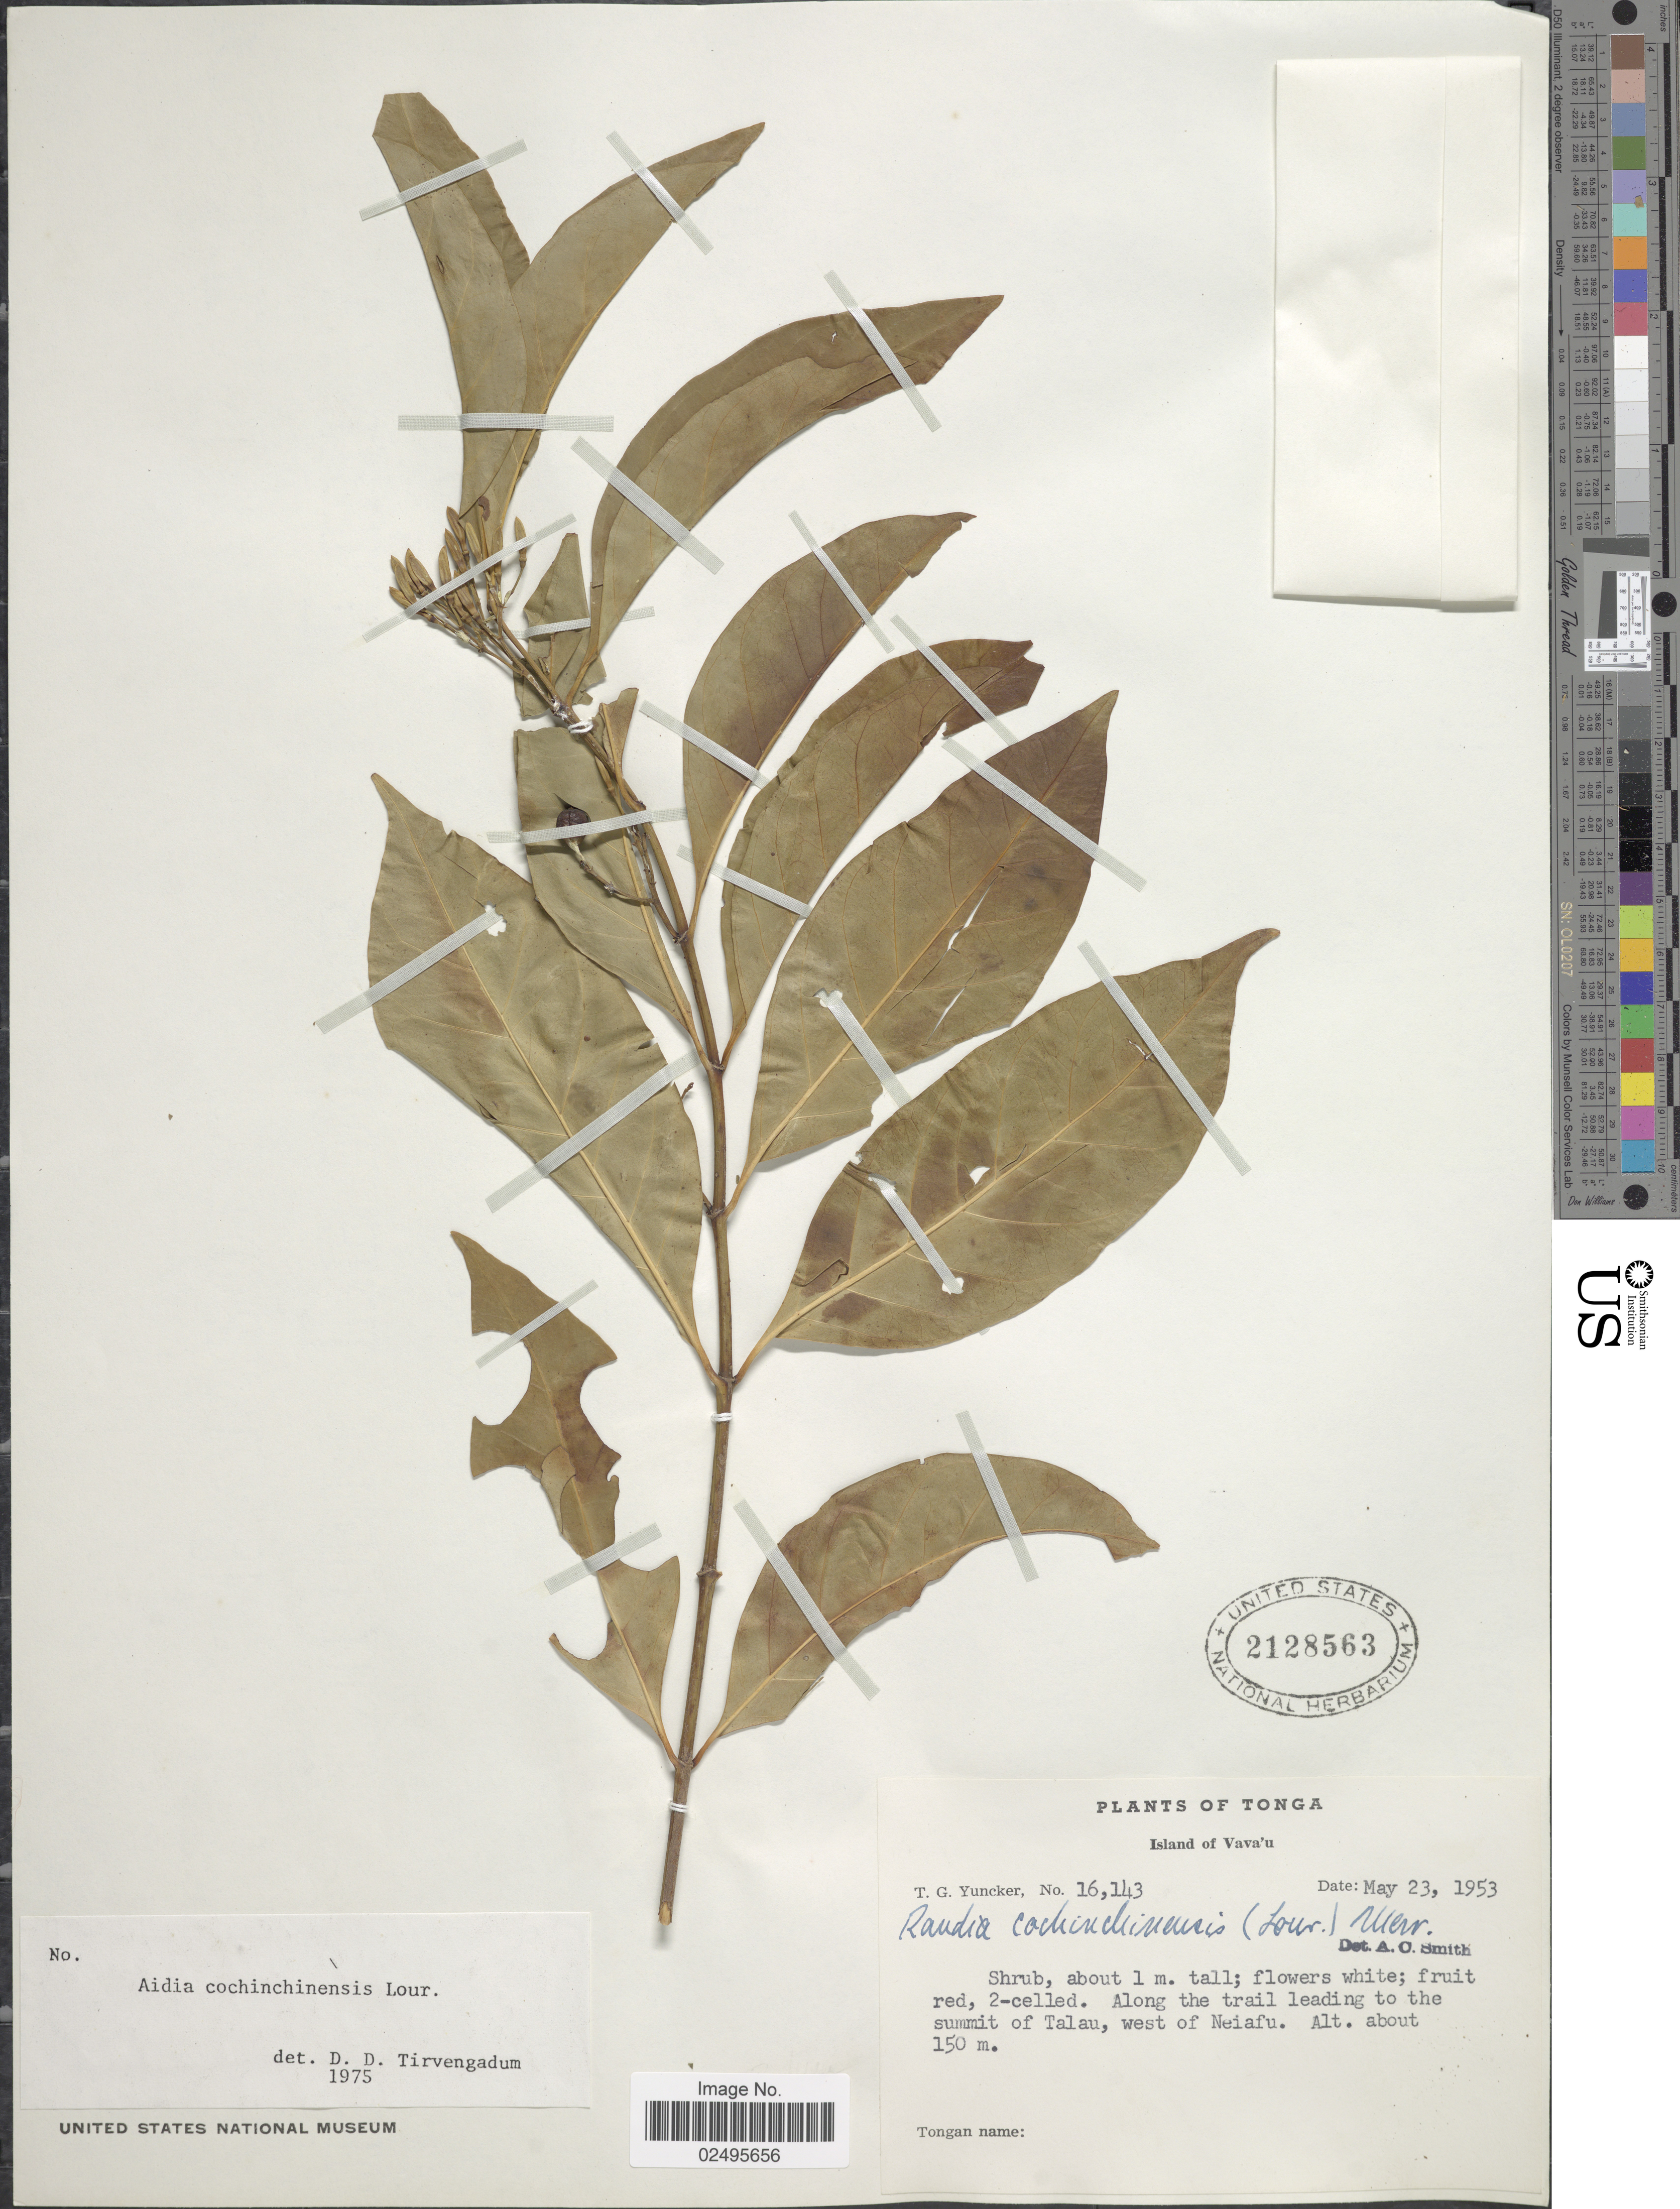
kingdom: Plantae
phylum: Tracheophyta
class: Magnoliopsida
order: Gentianales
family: Rubiaceae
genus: Aidia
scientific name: Aidia graeffei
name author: (Reinecke) Tirveng.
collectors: T. G. Yuncker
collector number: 16143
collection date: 1953-05-23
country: Tonga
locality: Island of Vava'u. Along the trail to the summit of Talau, west of Neiafu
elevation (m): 150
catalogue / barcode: US 2128563